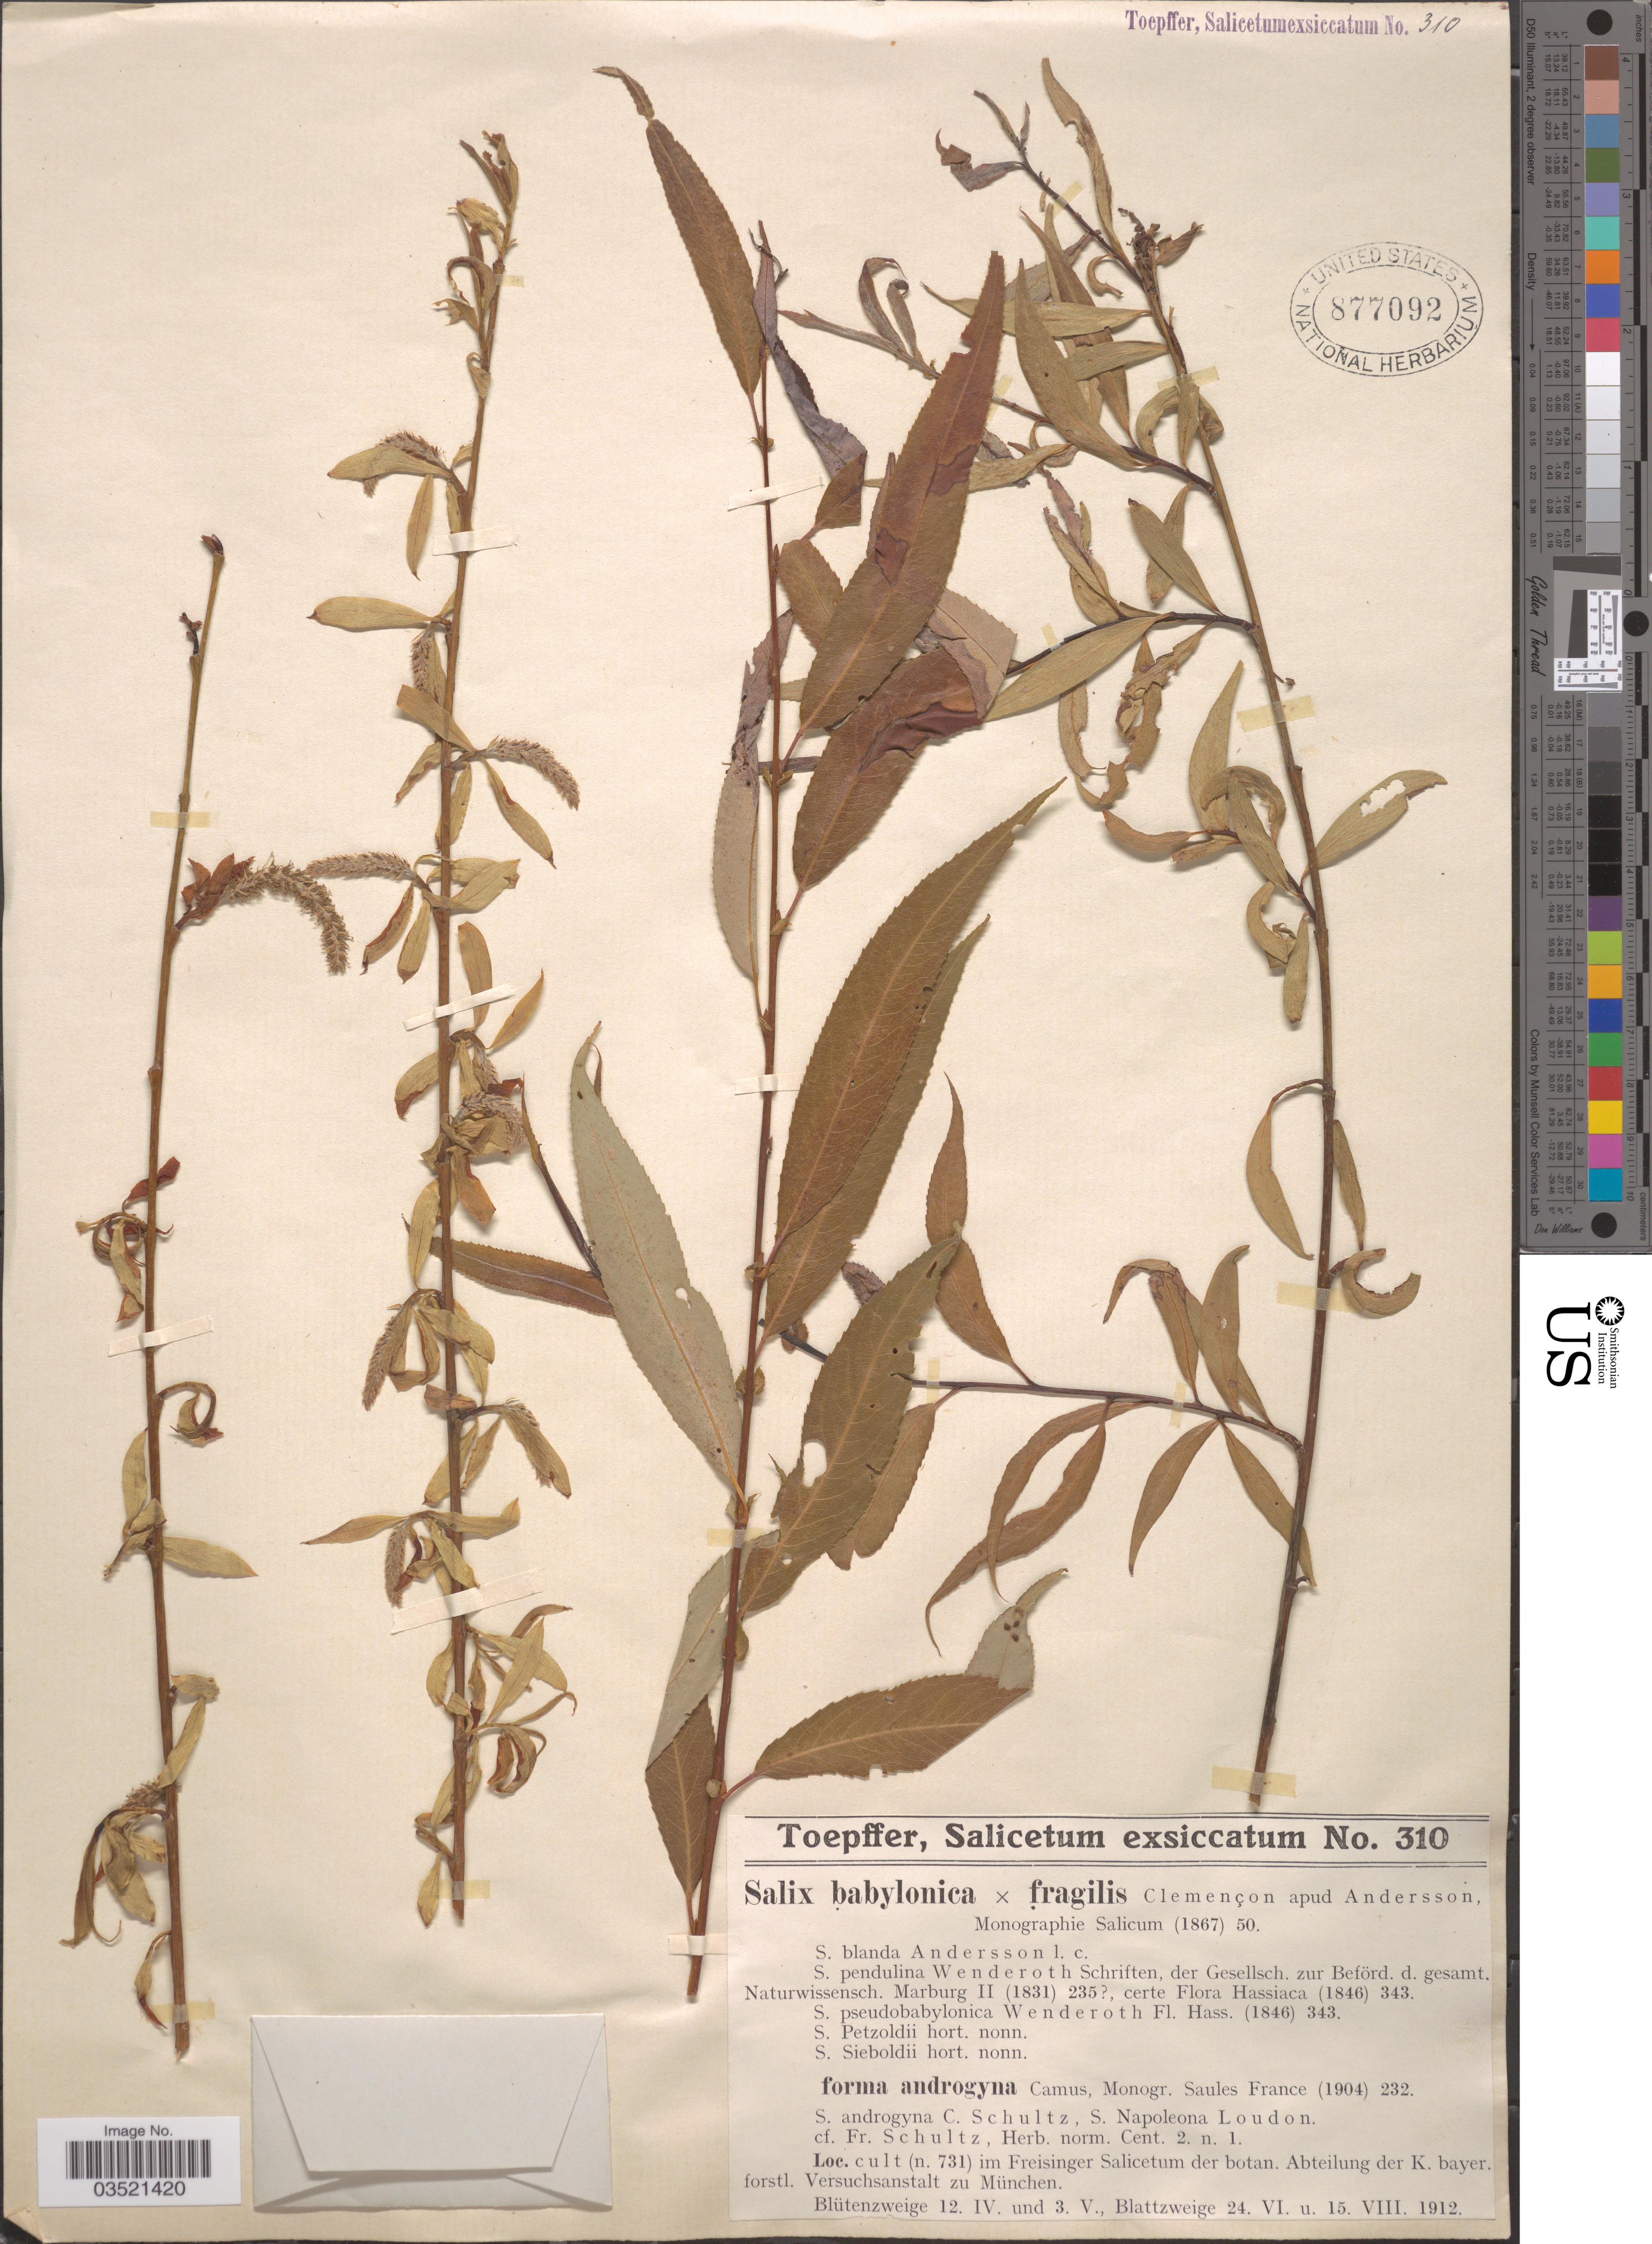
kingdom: Plantae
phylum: Tracheophyta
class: Magnoliopsida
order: Malpighiales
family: Salicaceae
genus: Salix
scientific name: Salix babylonica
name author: L.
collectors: A. Toepffer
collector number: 310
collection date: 1912-04-12/1912-08-15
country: Germany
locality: Cult (n. 731) im Freisinger Salicetum der botan. Abteilung der K. bayer. forstl. Versuchsanstalt zu München.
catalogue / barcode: US 877092